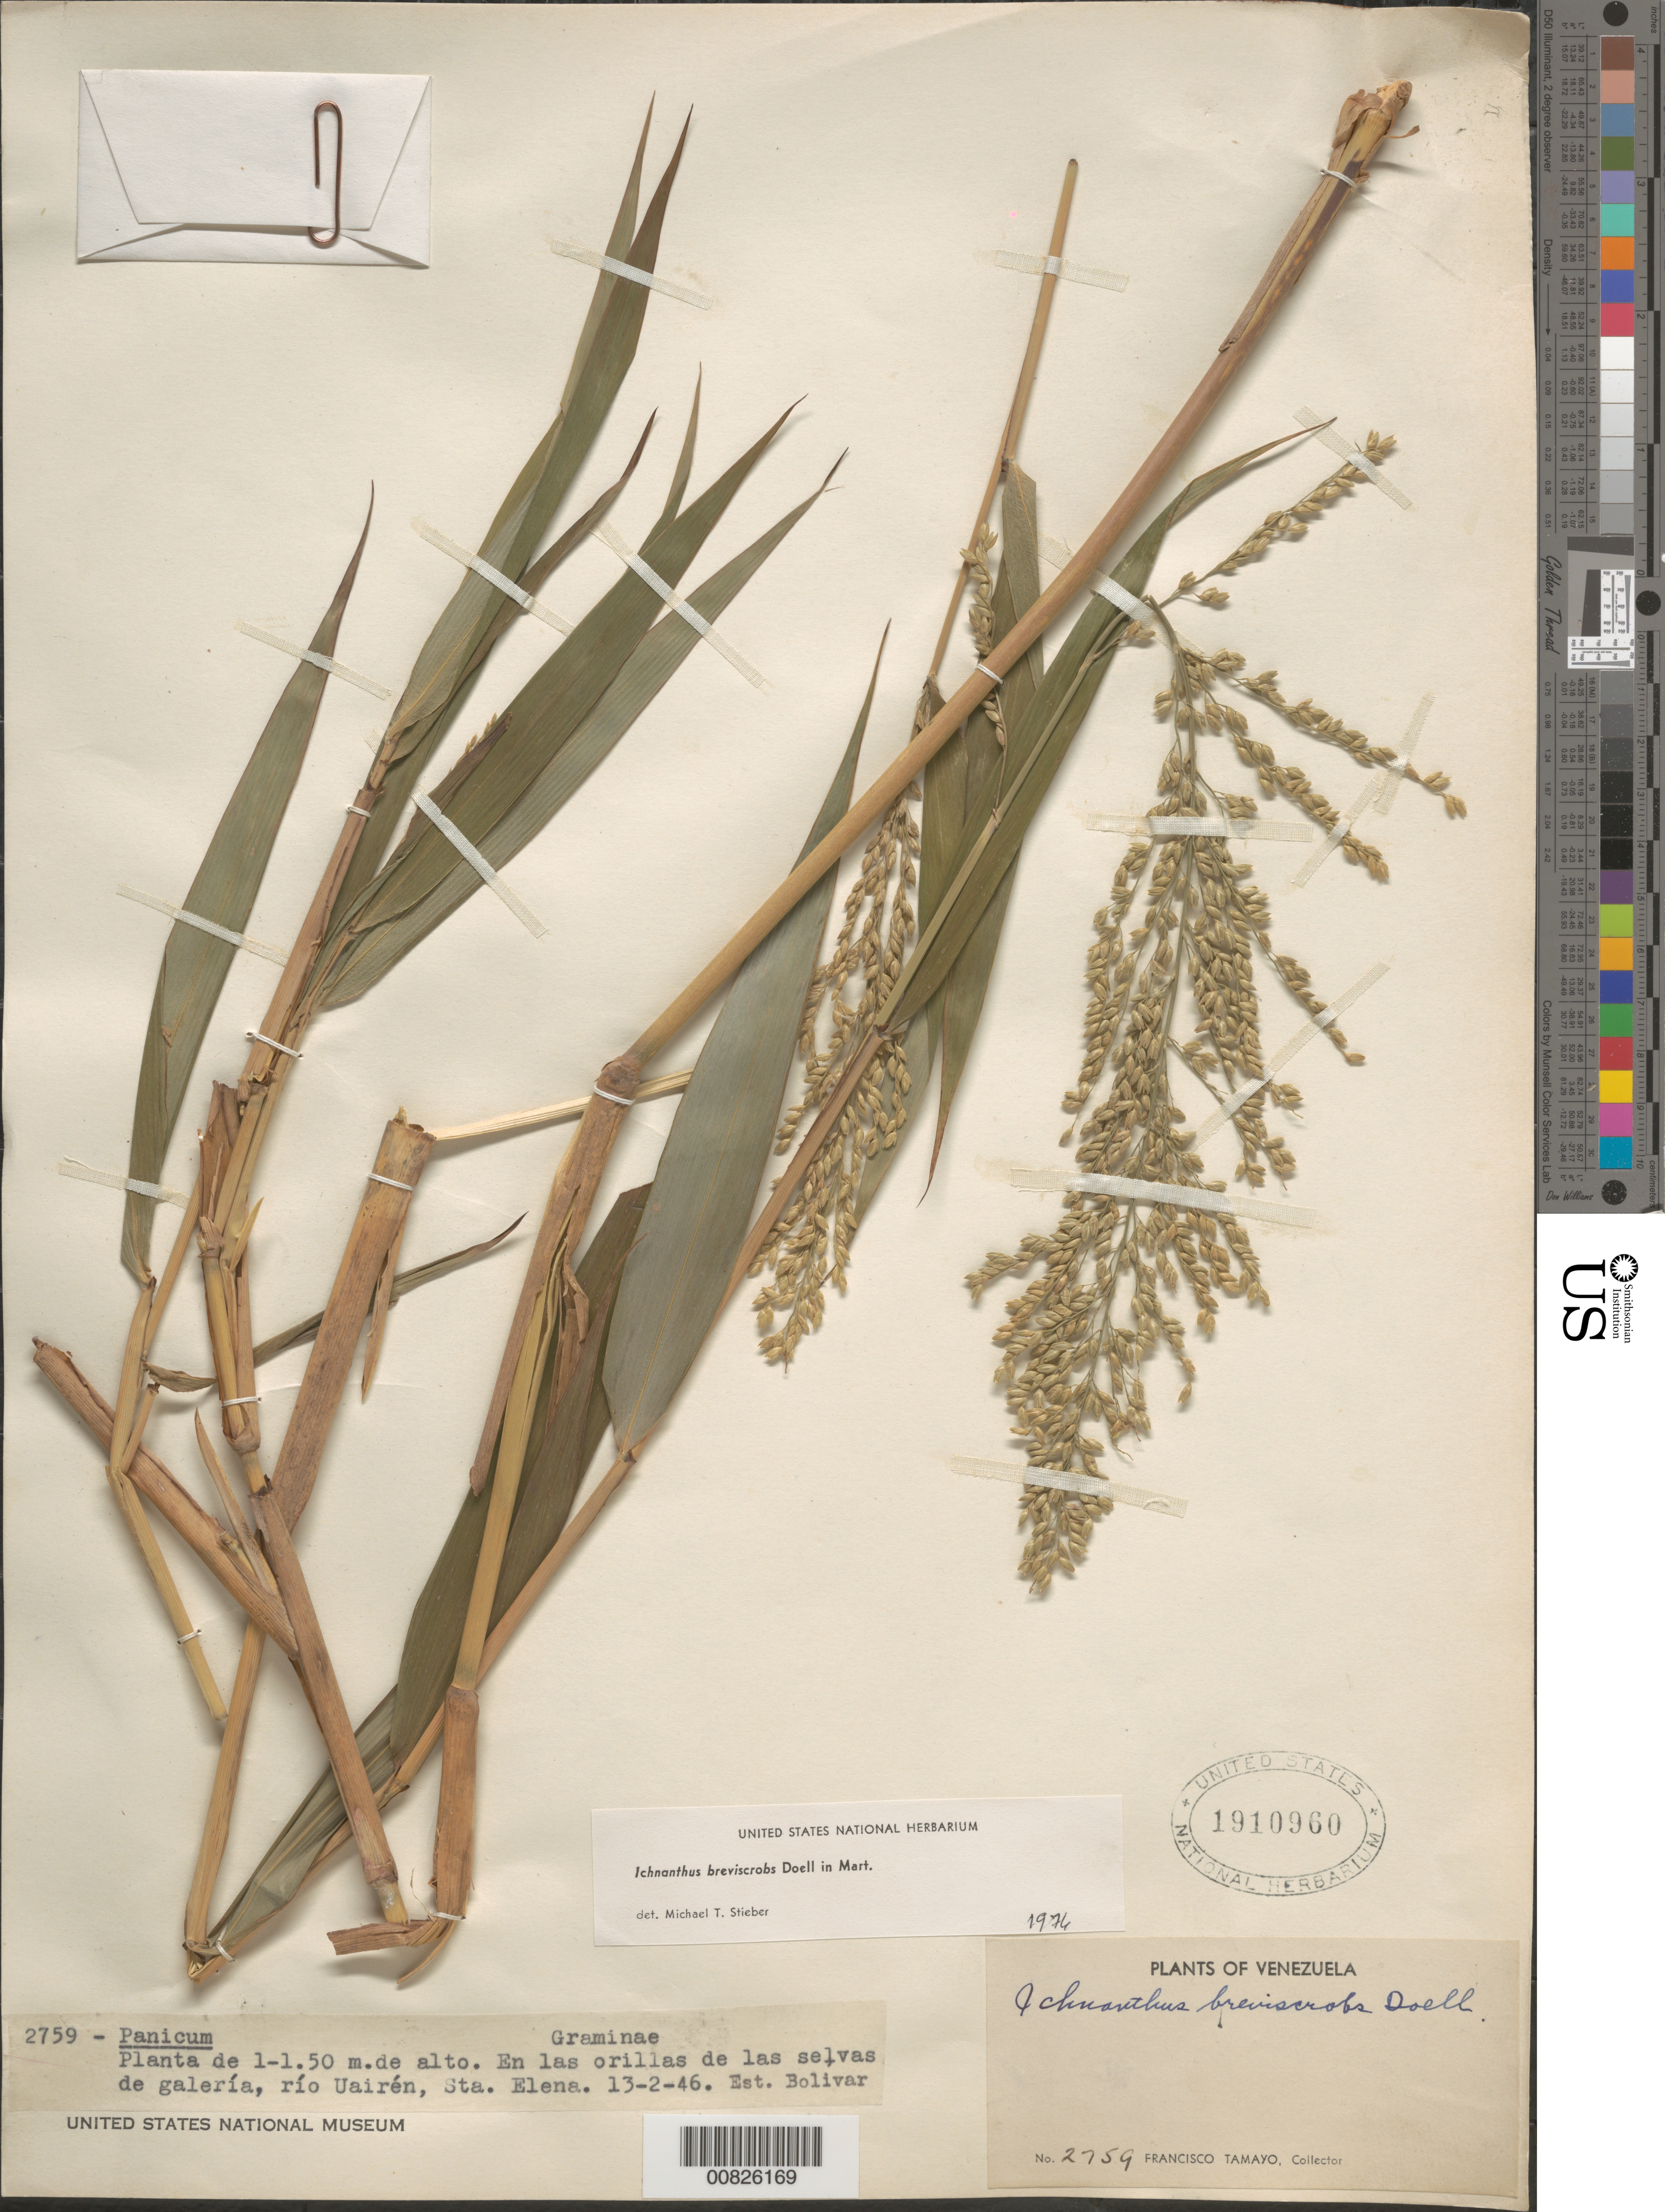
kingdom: Plantae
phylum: Tracheophyta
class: Liliopsida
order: Poales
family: Poaceae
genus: Ichnanthus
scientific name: Ichnanthus breviscrobs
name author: Döll in Mart.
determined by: Stieber, M. T.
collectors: F. Tamayo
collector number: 2759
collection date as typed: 13-Feb-46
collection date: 1946-02-13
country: Venezuela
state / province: Bolívar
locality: Gran Sabana, Sta. Elena, Río Uairén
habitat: Edge of gallery forest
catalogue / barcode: US 1910960